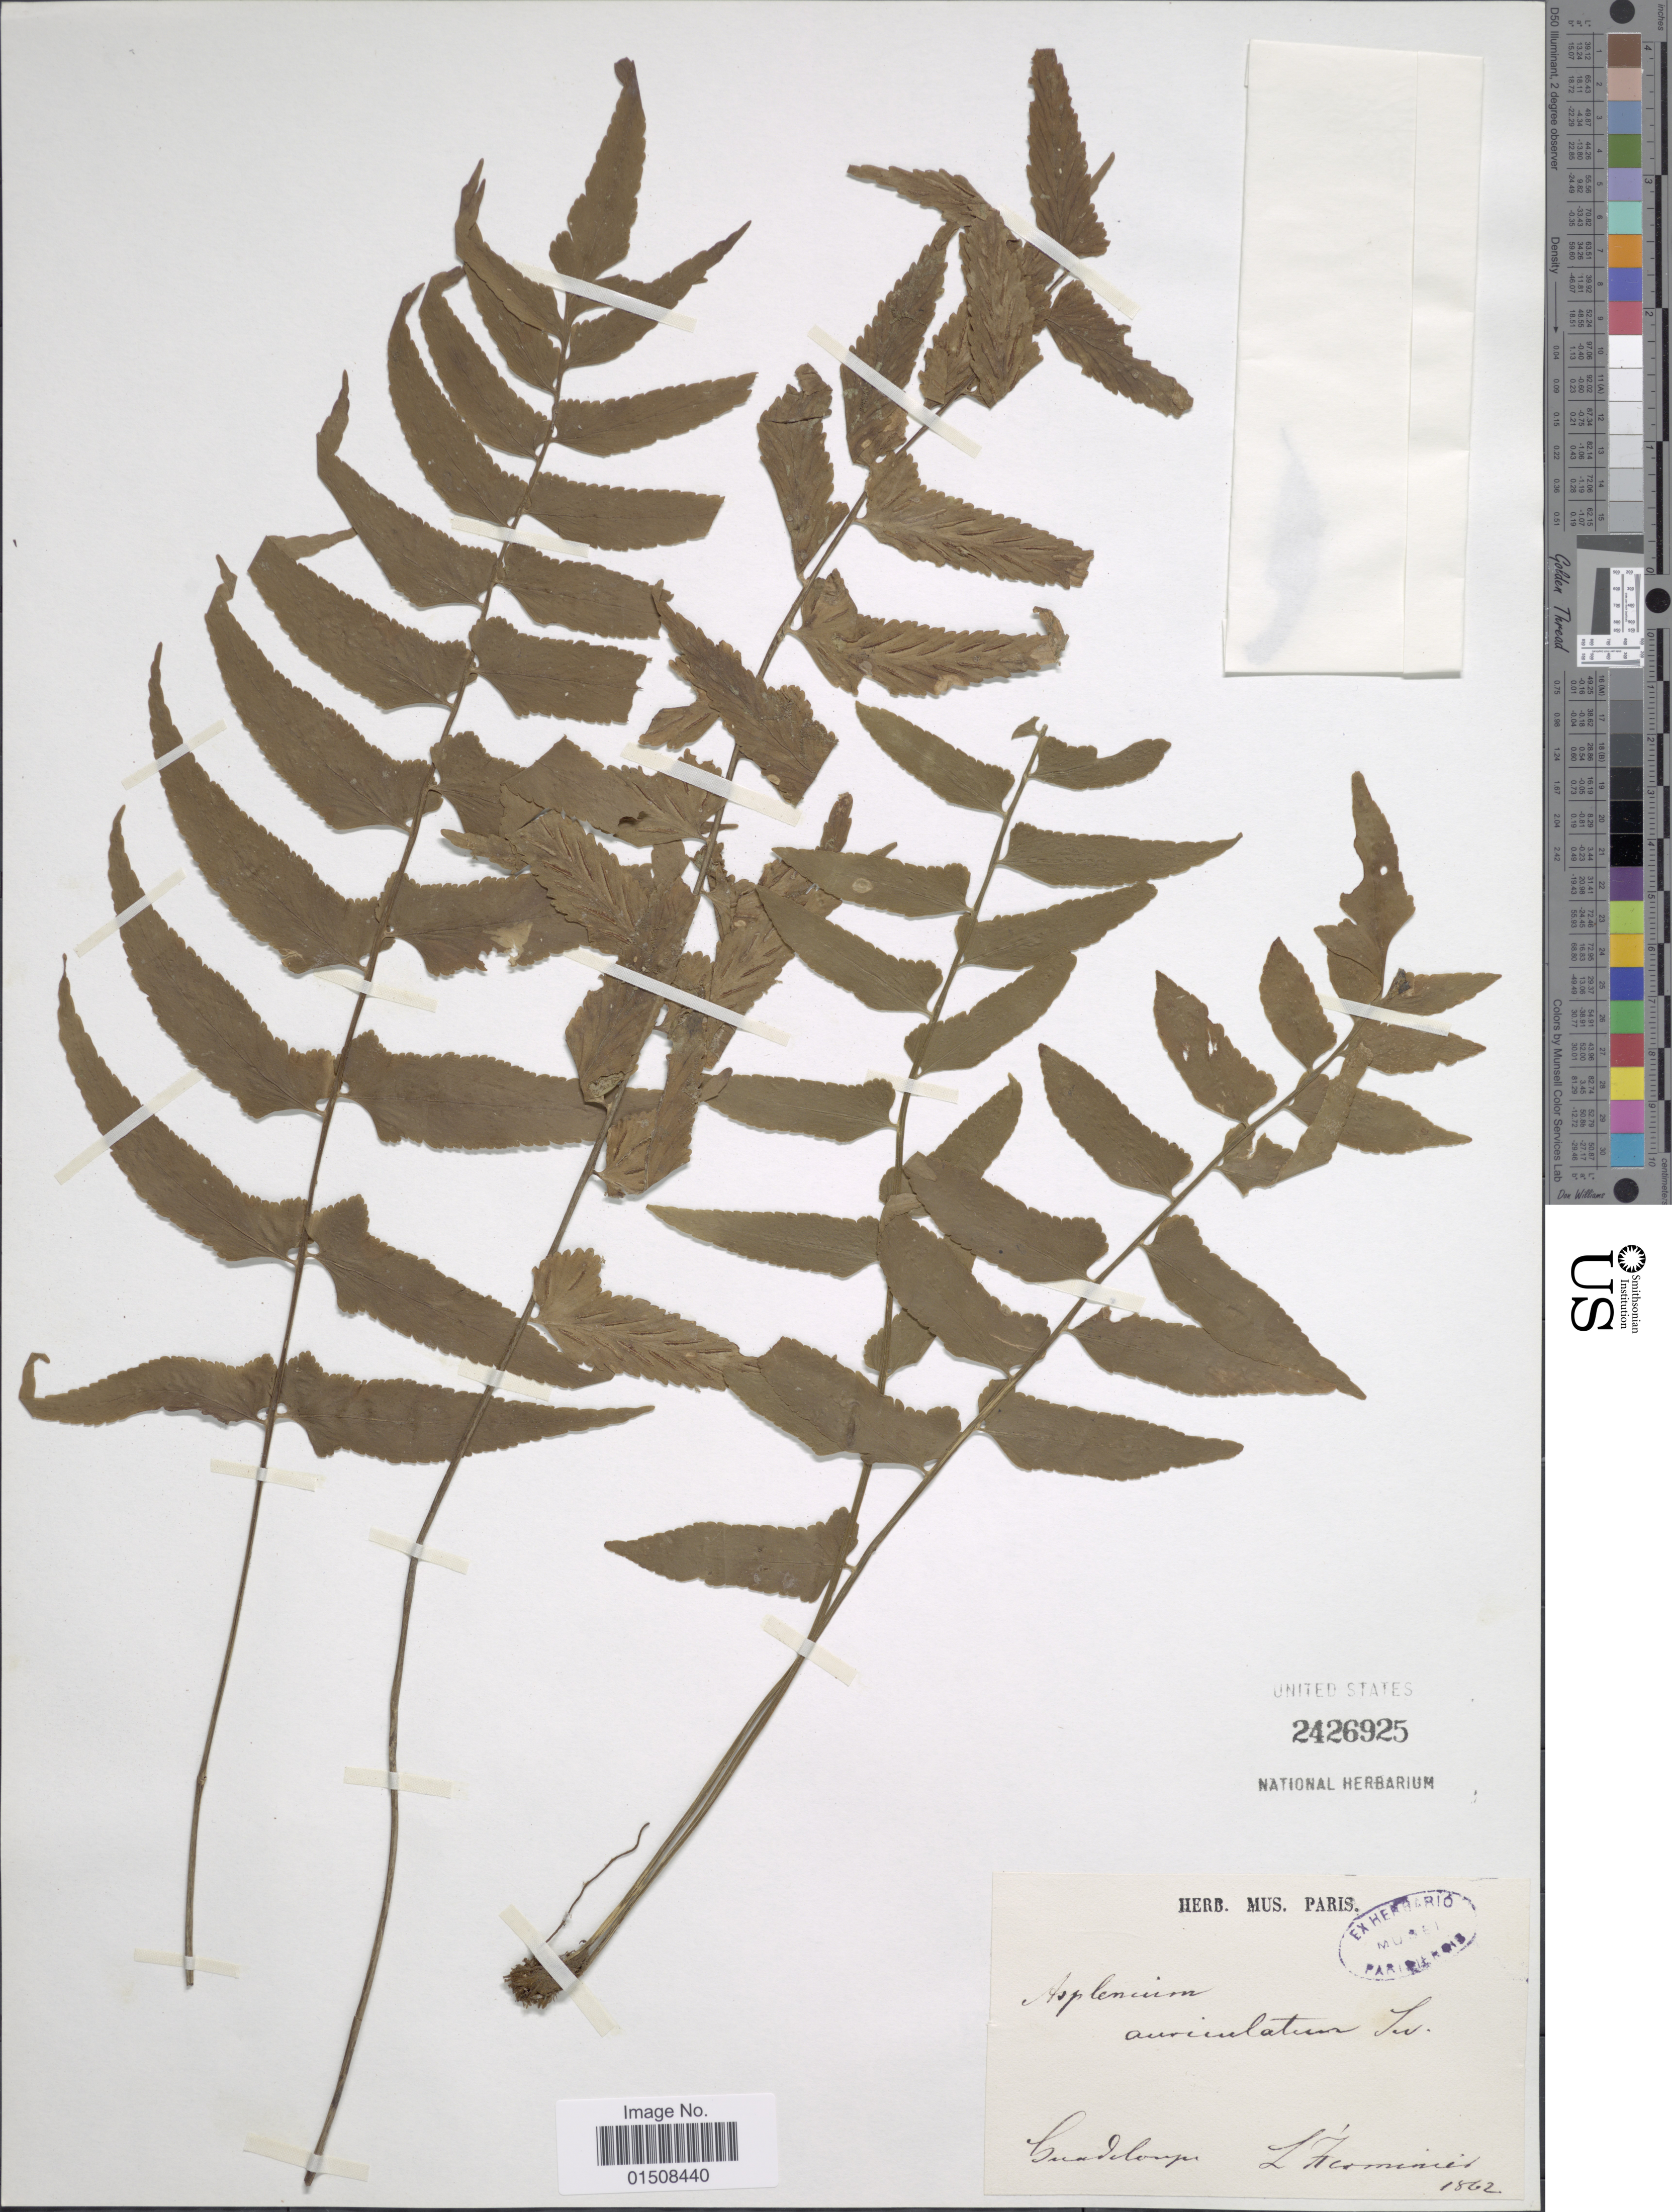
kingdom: Plantae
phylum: Tracheophyta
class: Polypodiopsida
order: Polypodiales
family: Aspleniaceae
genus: Asplenium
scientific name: Asplenium auriculatum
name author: Sw.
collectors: -. L'Herminier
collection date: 1862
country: Guadeloupe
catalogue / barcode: US 2426925